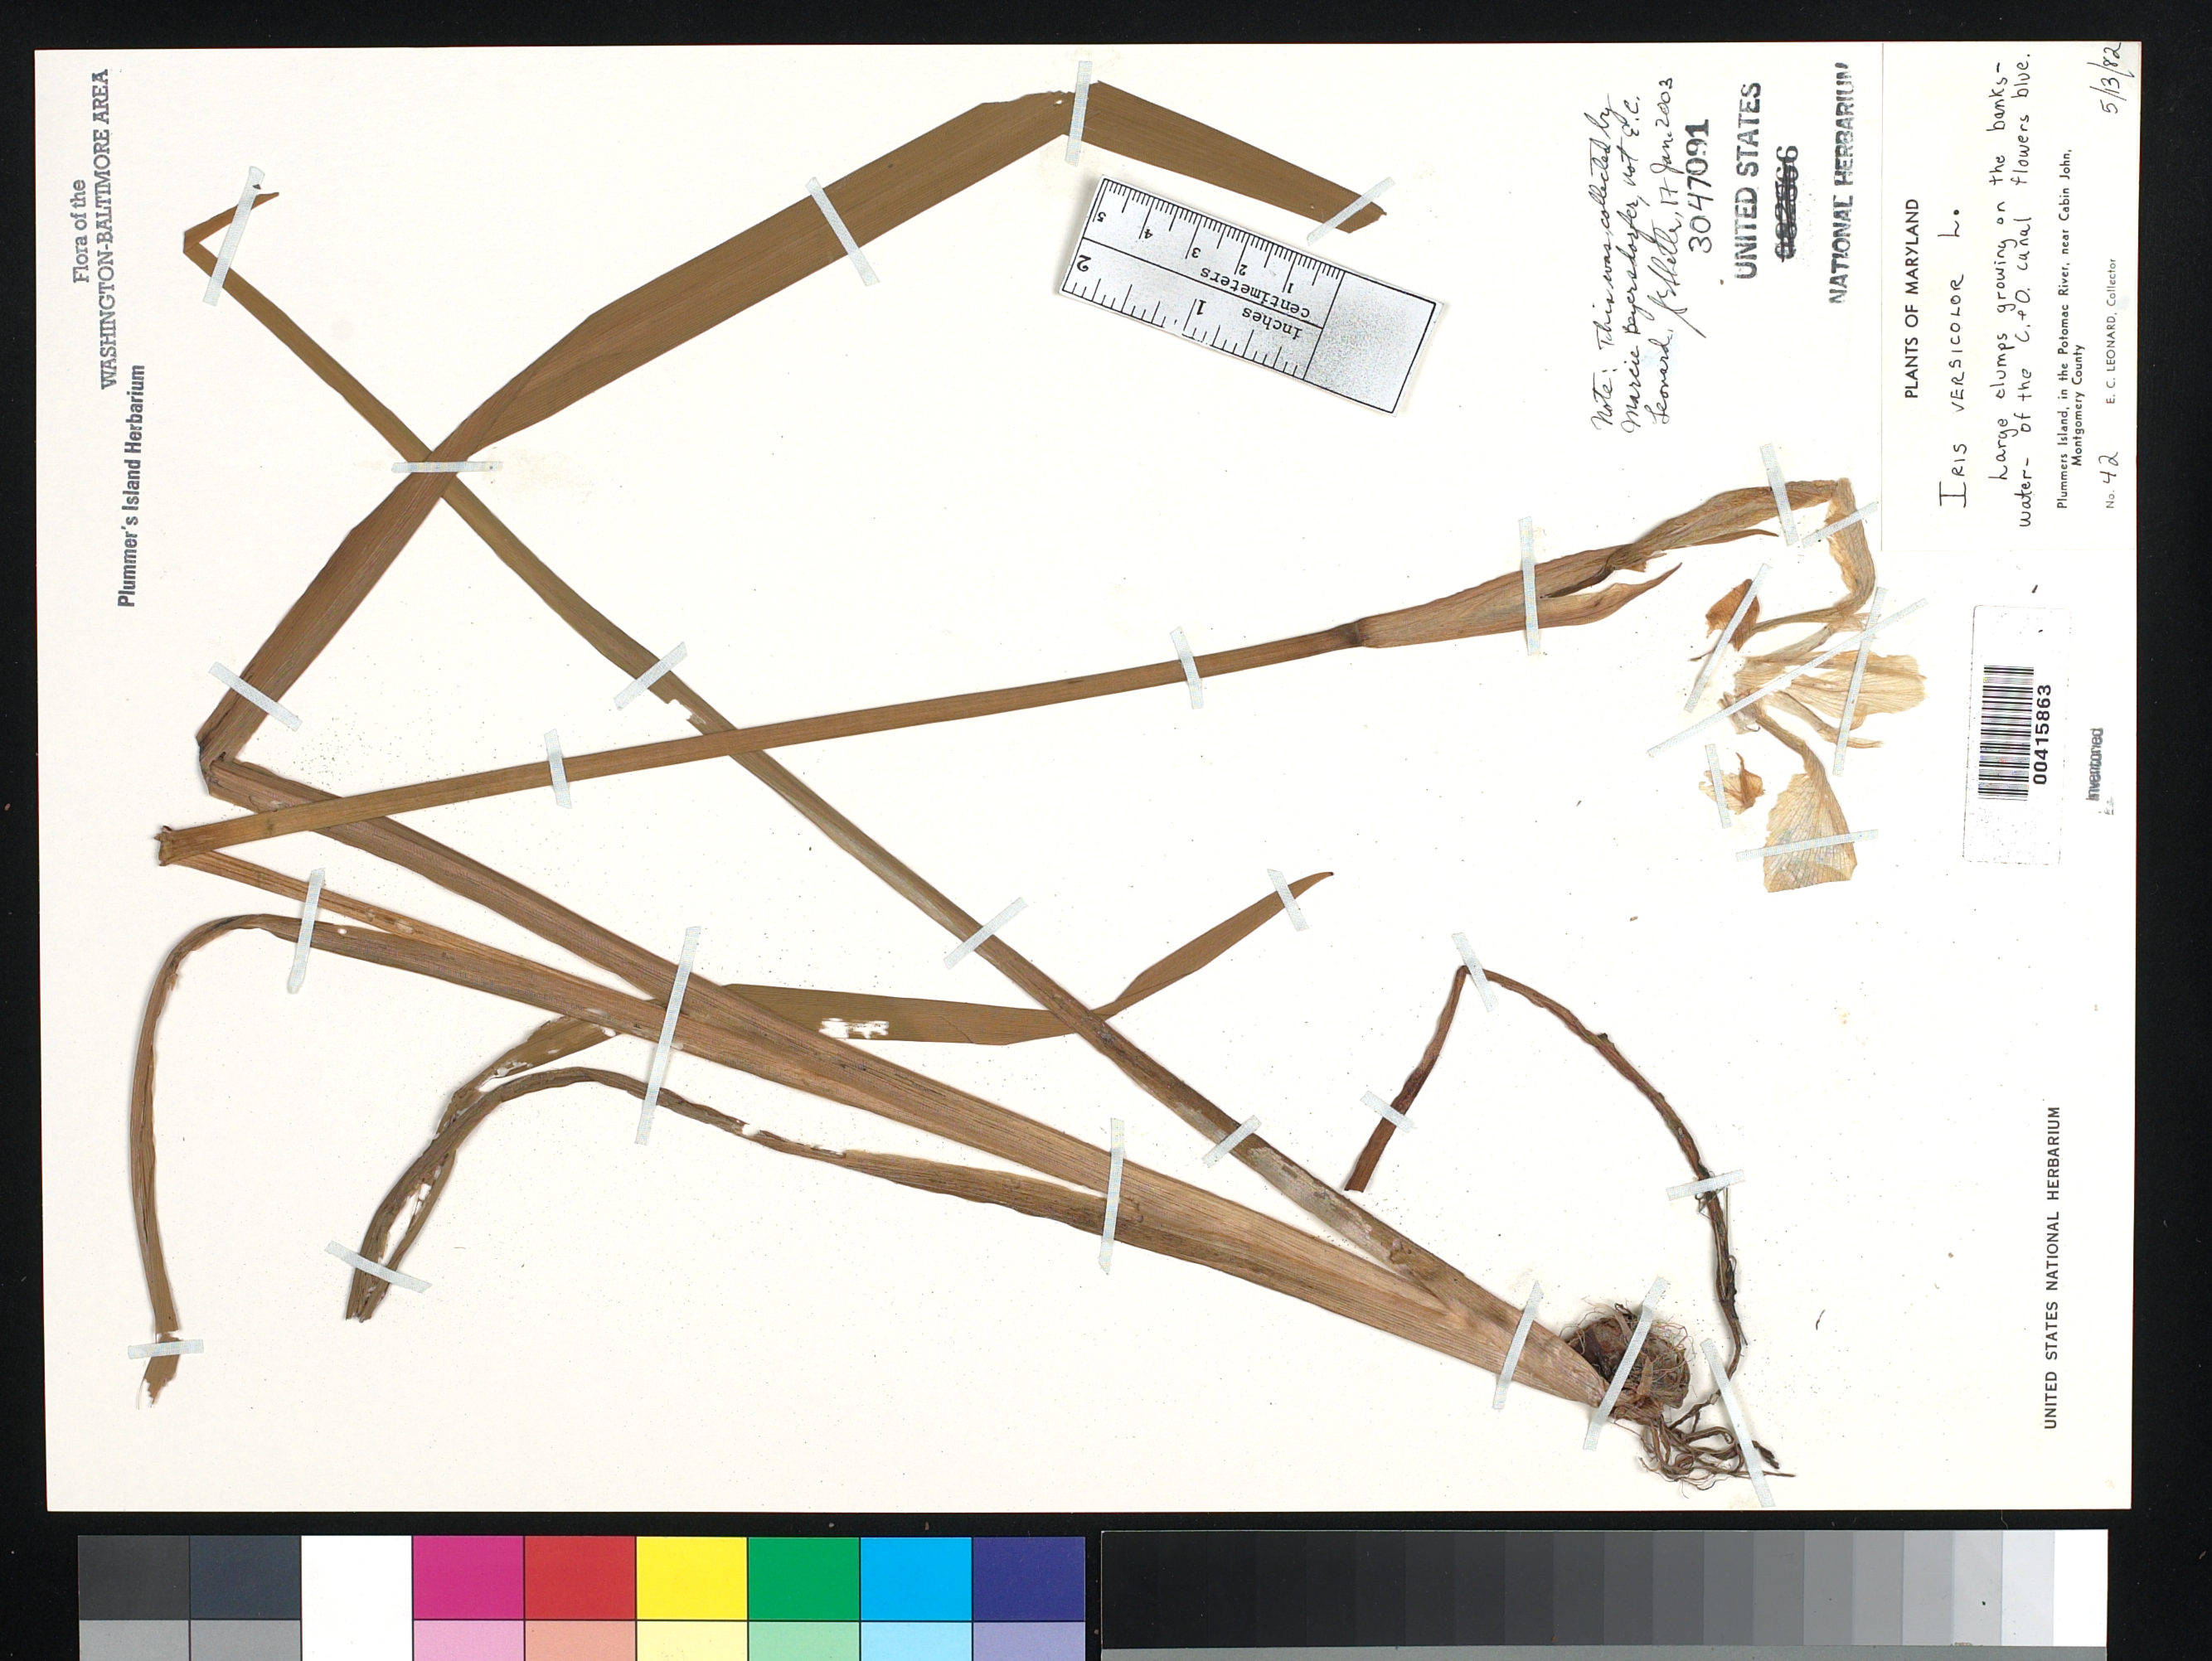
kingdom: Plantae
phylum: Tracheophyta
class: Liliopsida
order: Asparagales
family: Iridaceae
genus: Iris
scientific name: Iris versicolor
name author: L.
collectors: M. Beyersdorfer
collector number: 42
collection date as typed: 13 May 1982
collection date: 1982-05-13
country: United States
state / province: Maryland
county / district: Montgomery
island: Plummers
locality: Plummer's Island; banks, (water) of C&O Canal C. & O. Canal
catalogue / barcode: US 3047091